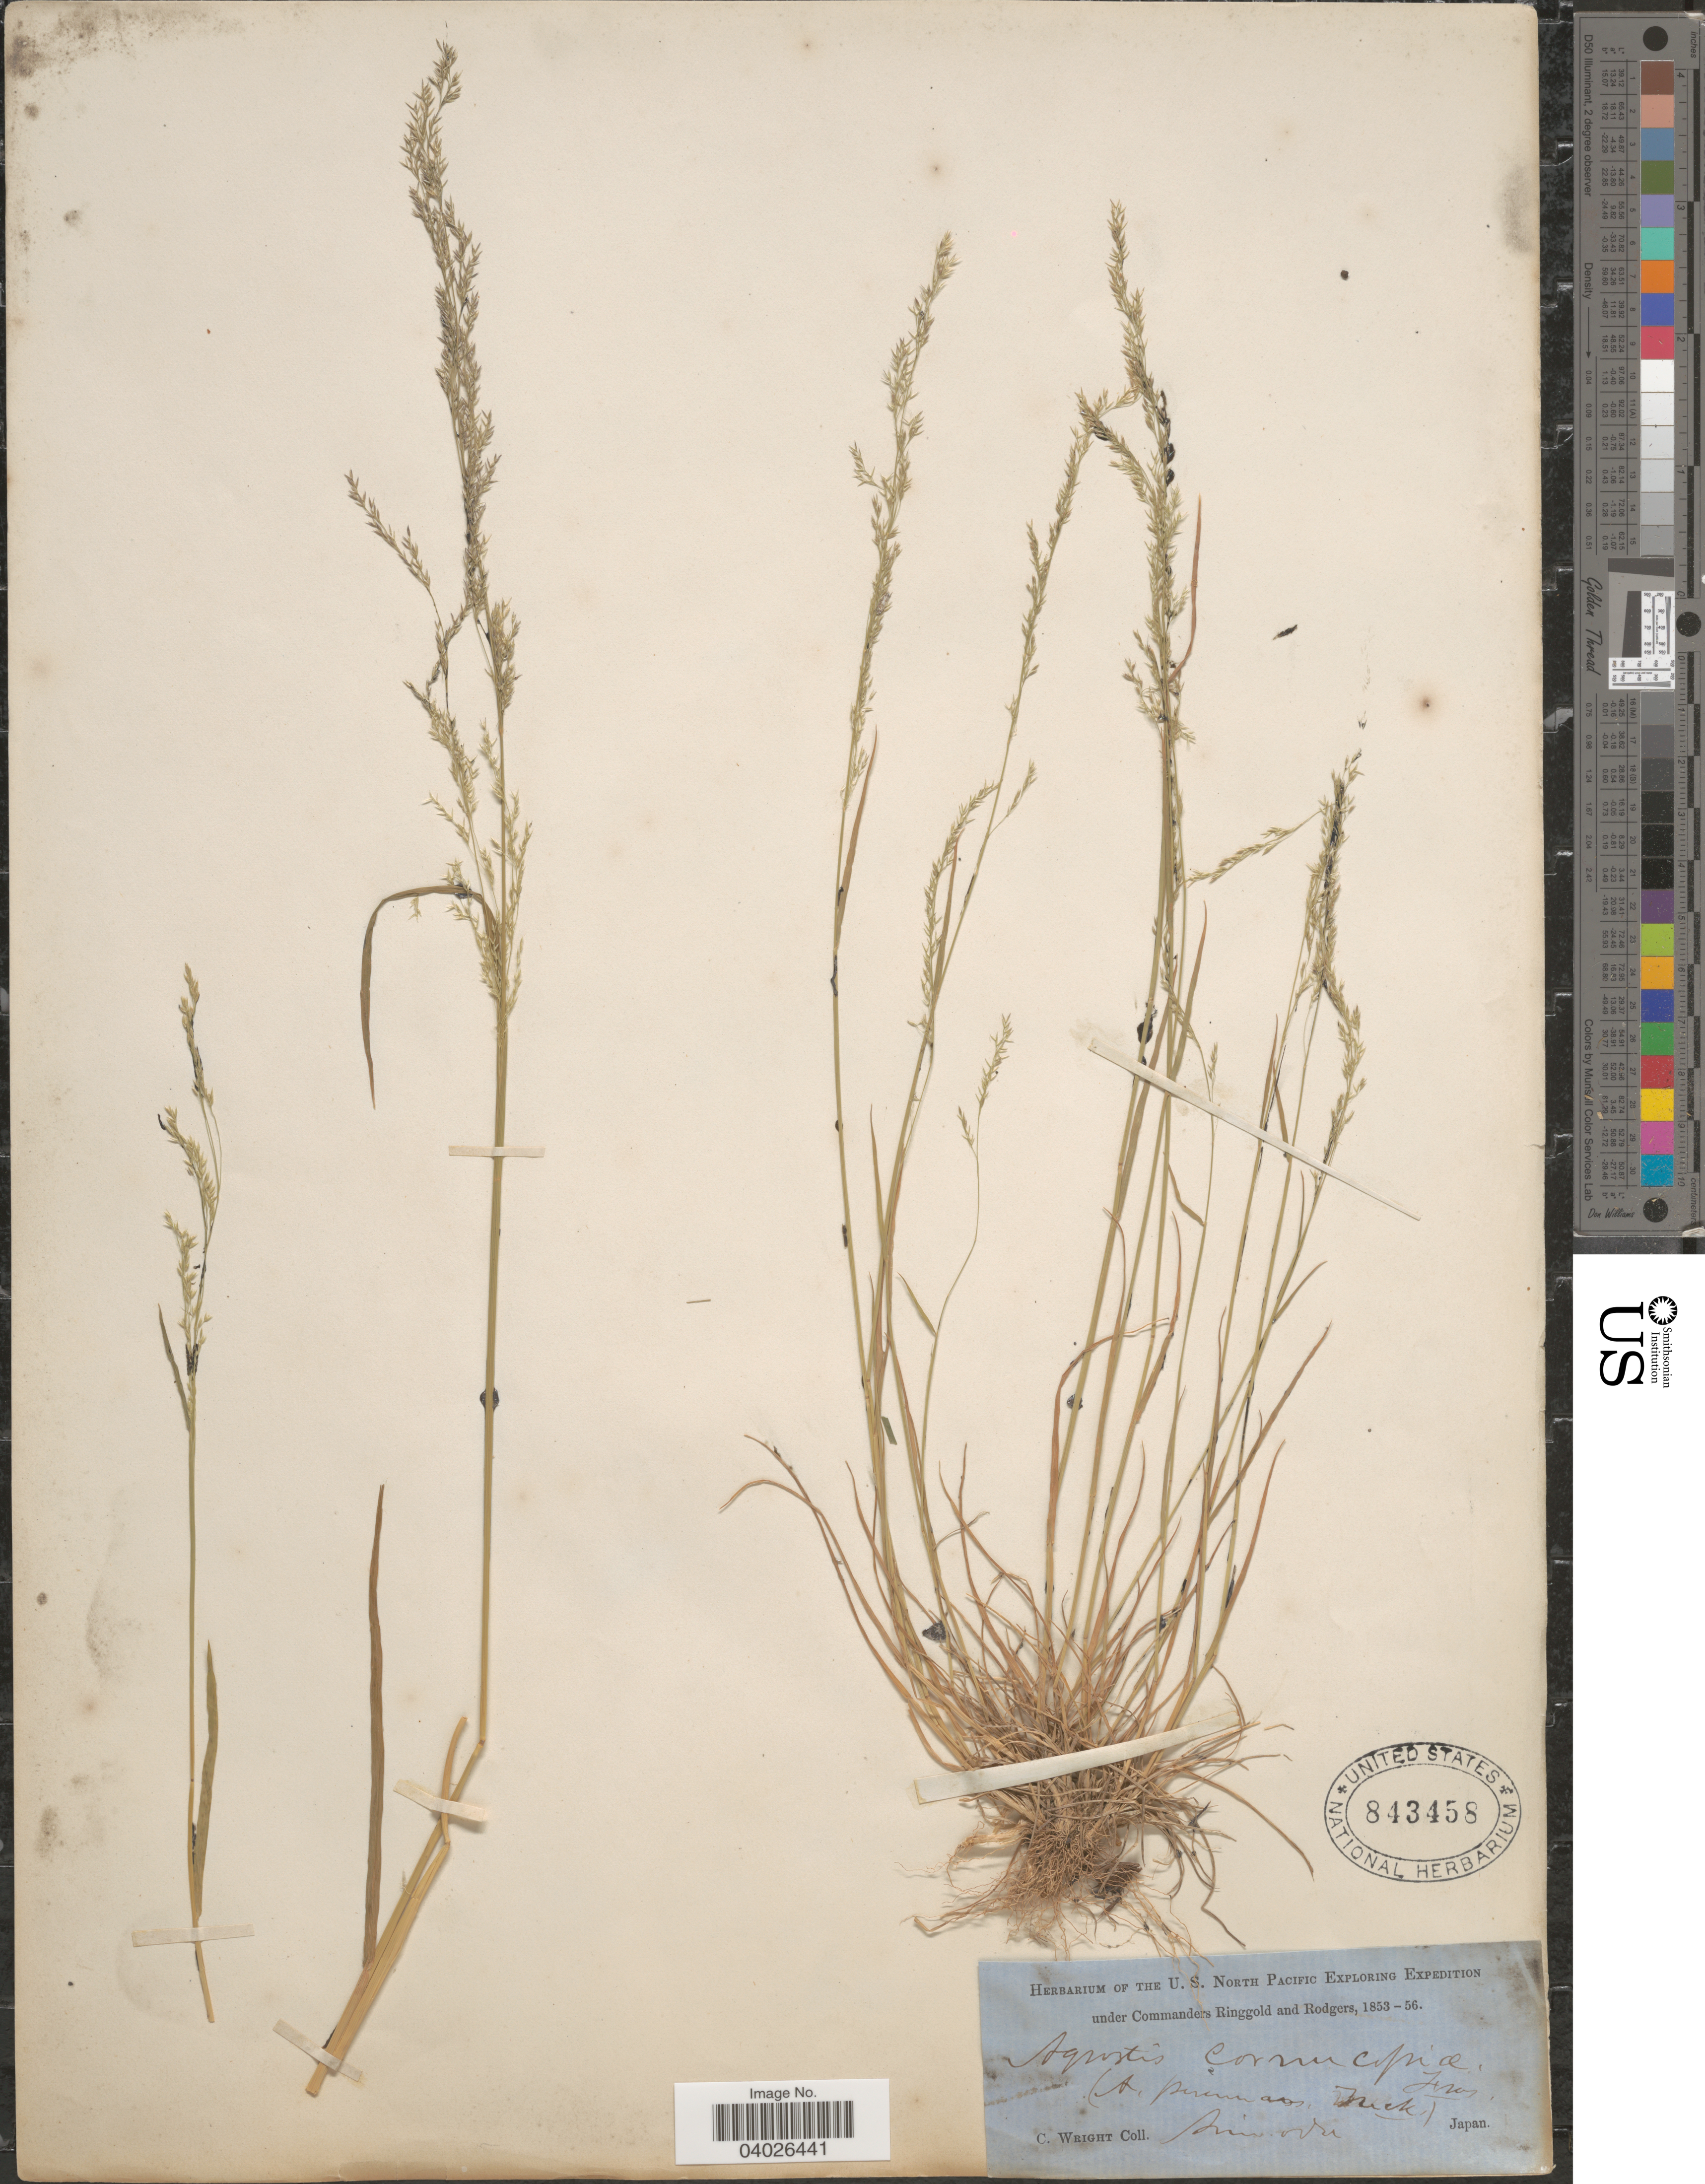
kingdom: Plantae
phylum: Tracheophyta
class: Liliopsida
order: Poales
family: Poaceae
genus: Agrostis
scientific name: Agrostis perennans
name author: (Walter) Tuck.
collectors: C. Wright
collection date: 1853/1856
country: Japan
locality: [illegible text].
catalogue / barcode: US 843458